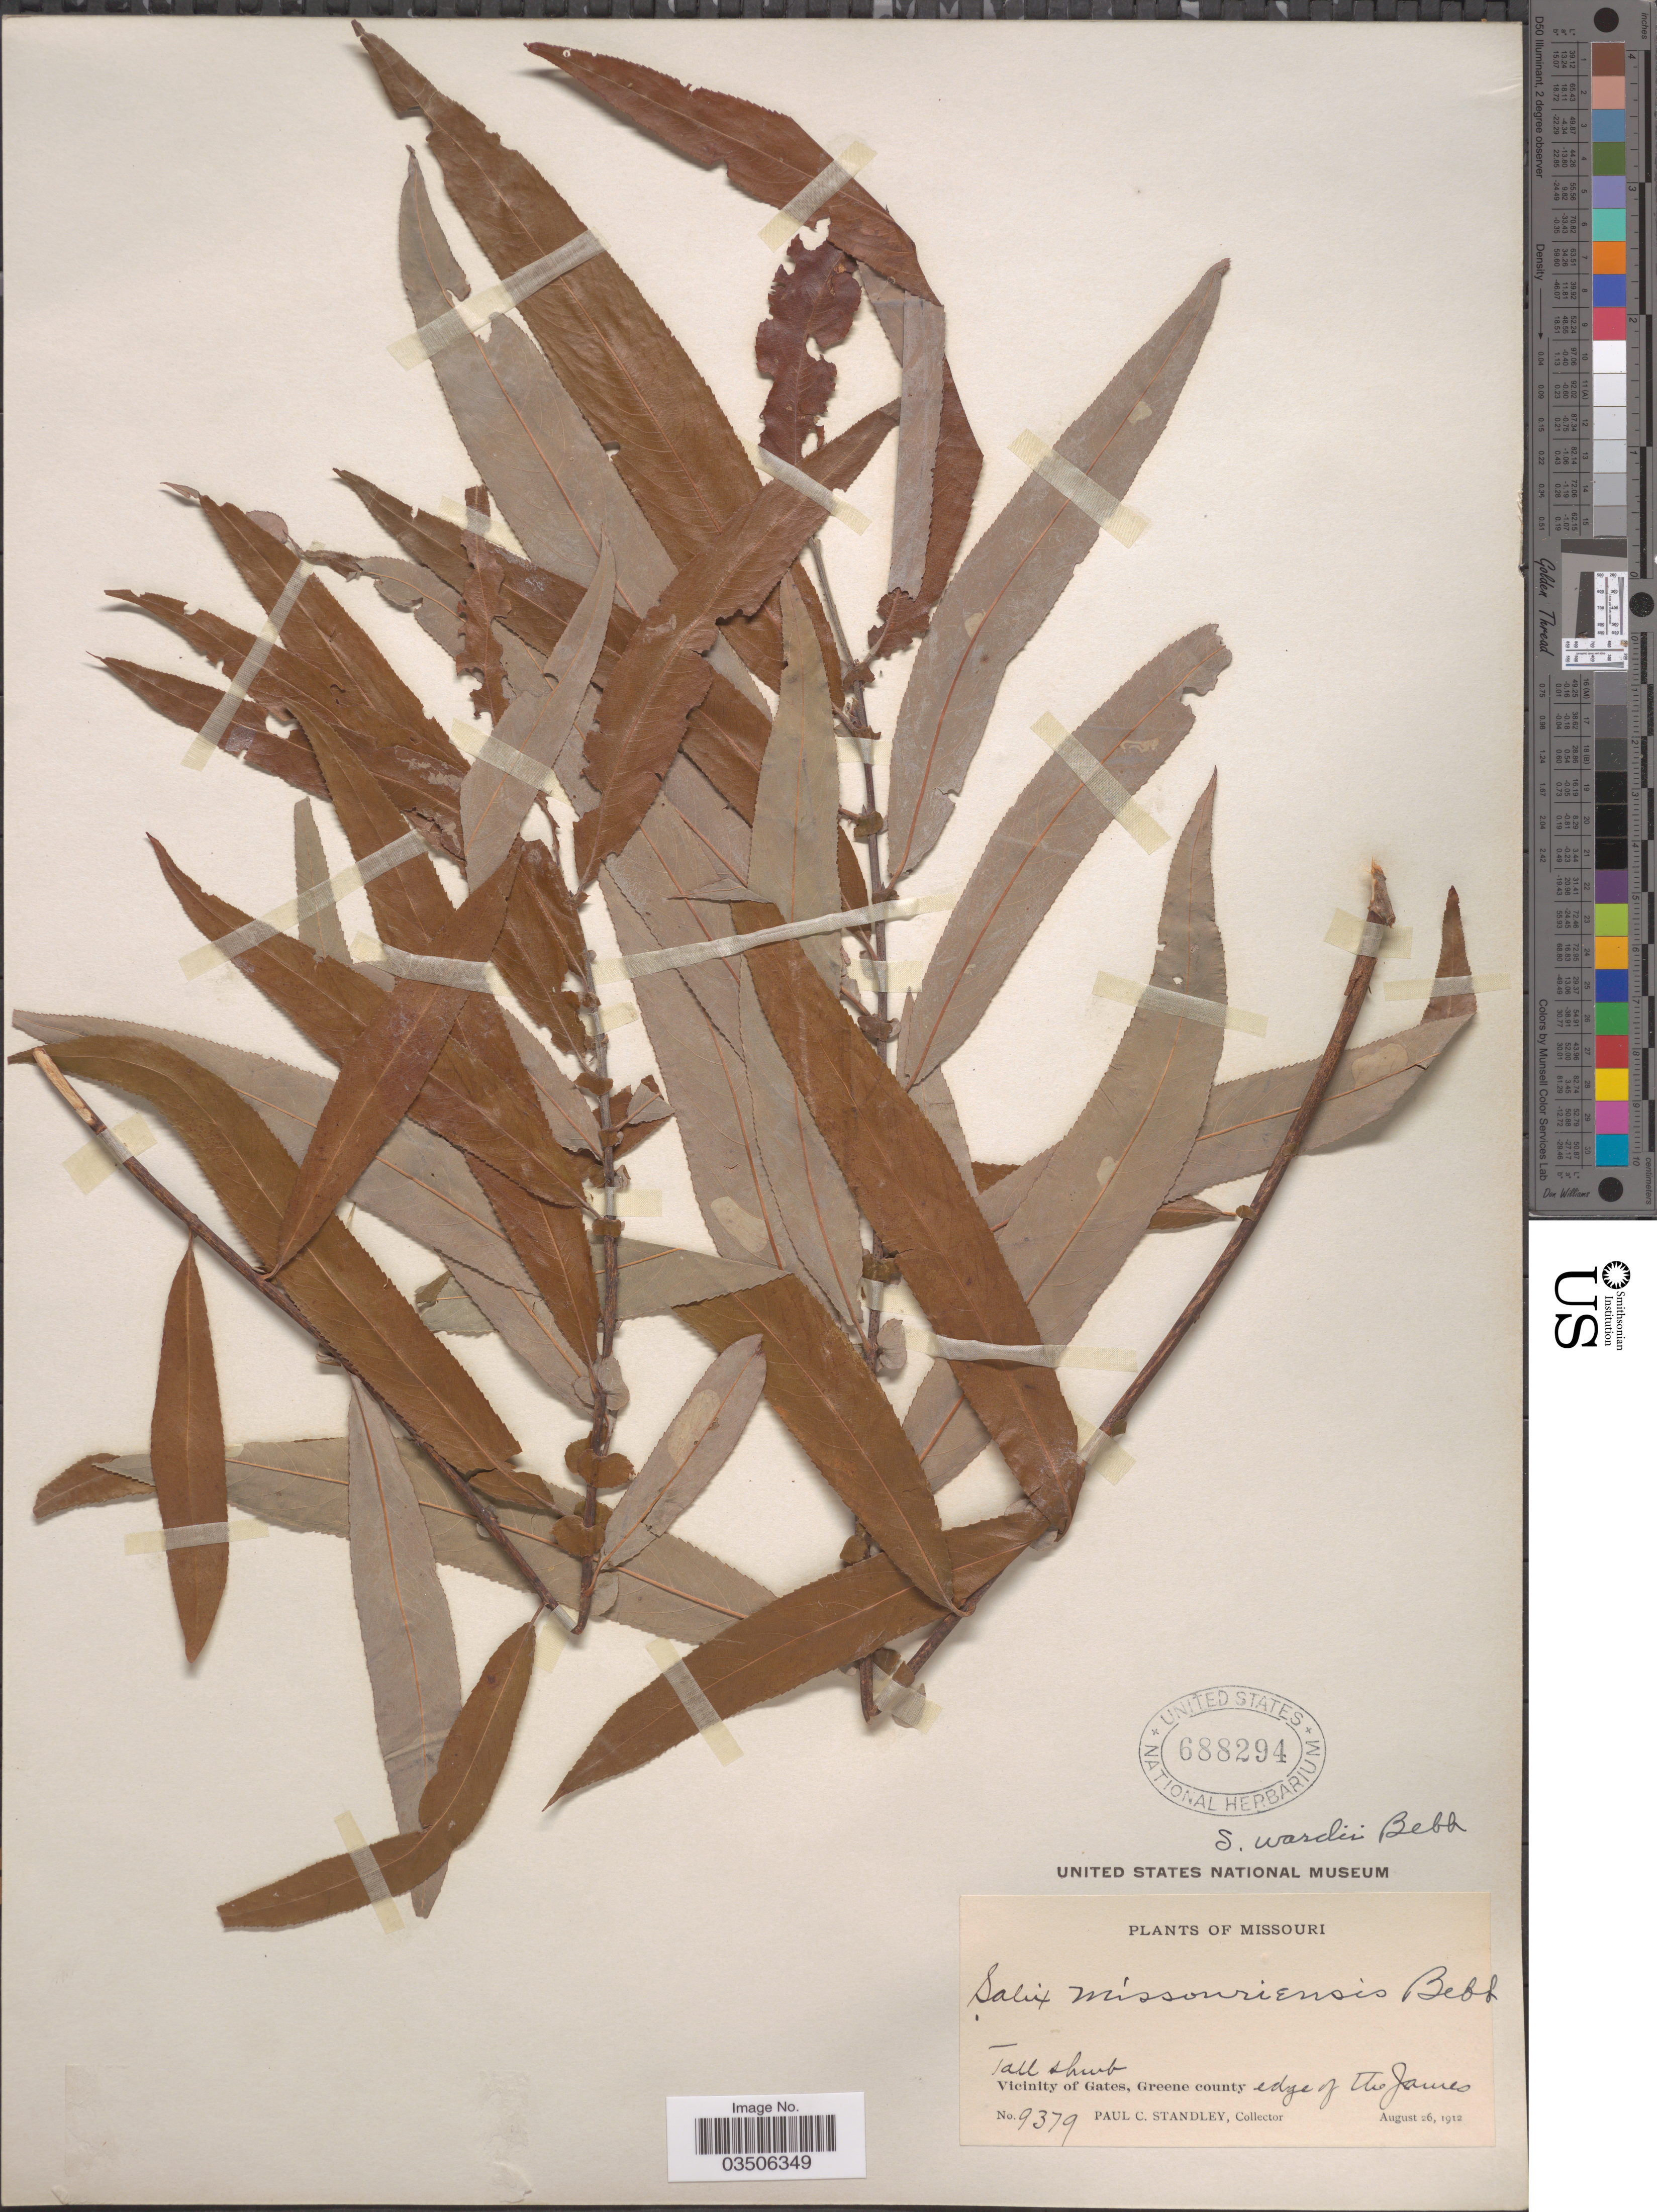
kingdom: Plantae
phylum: Tracheophyta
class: Magnoliopsida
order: Malpighiales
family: Salicaceae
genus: Salix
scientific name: Salix wardii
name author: Bebb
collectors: P. C. Standley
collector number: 9379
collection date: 1912-08-26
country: United States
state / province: Missouri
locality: Vicinity of Gates, Greene county. Edge of The James.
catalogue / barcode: US 688294